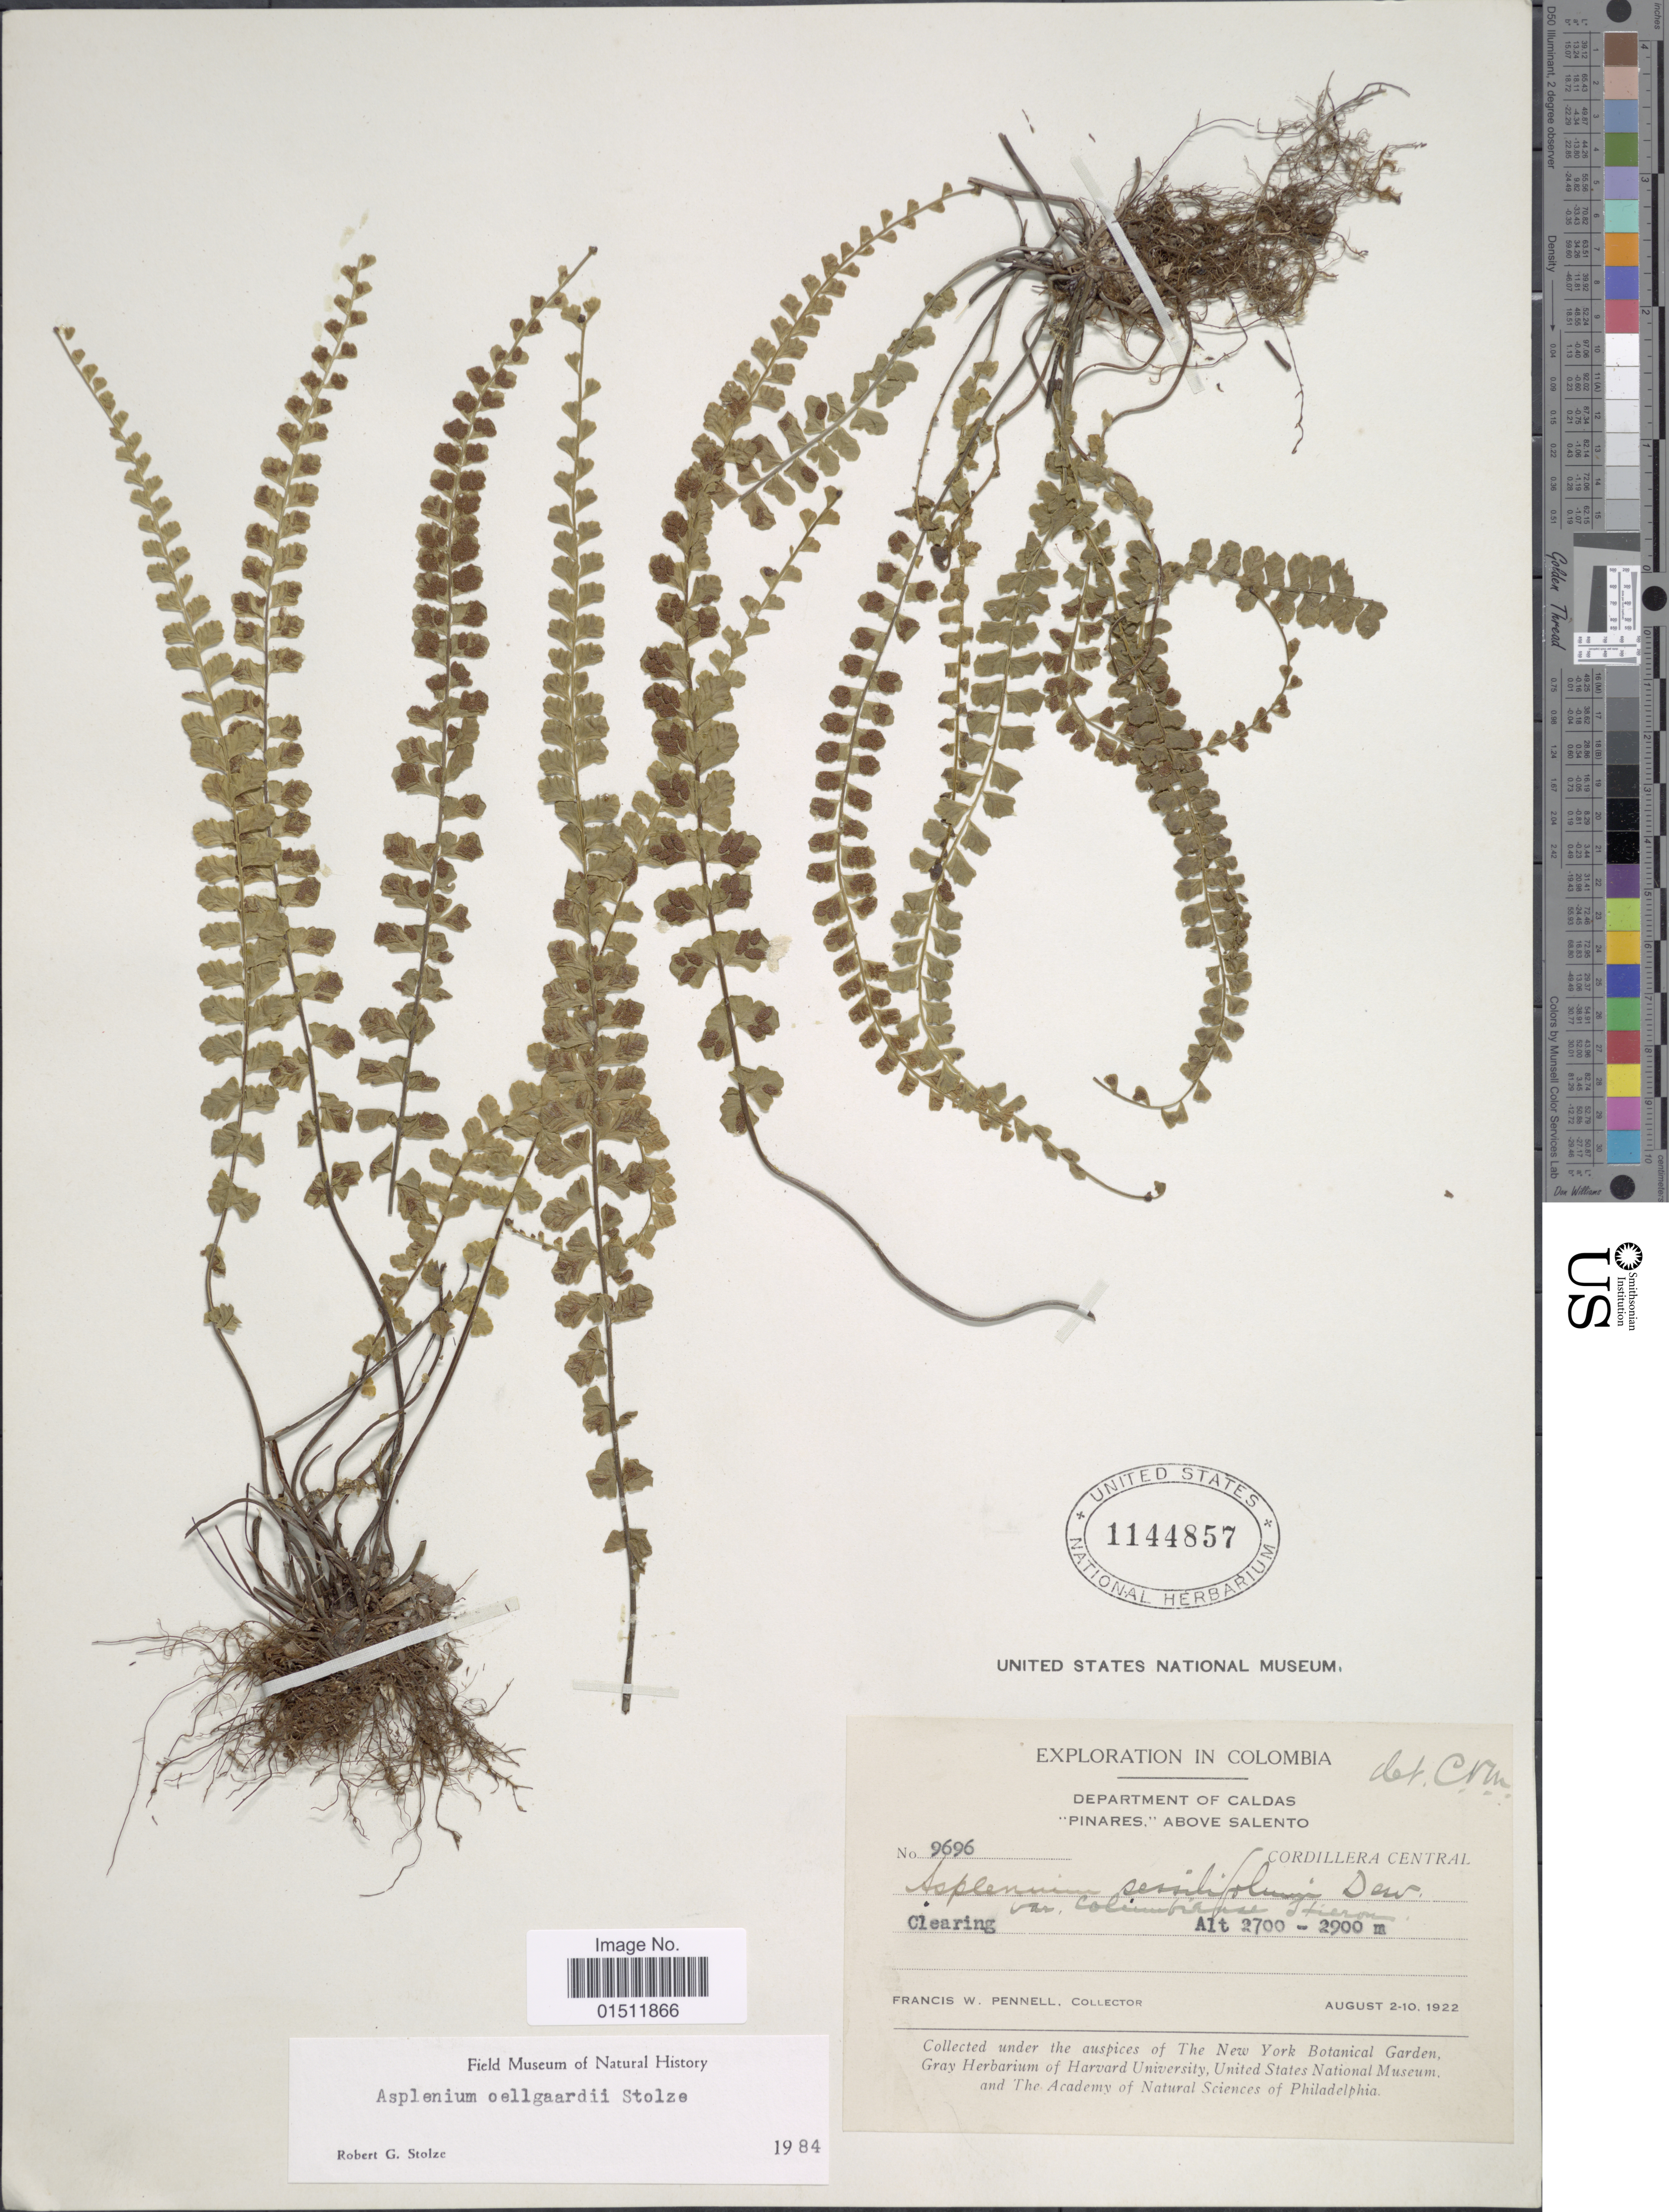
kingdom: Plantae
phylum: Tracheophyta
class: Polypodiopsida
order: Polypodiales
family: Aspleniaceae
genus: Asplenium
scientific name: Asplenium oellgaardii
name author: Stolze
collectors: F. W. Pennell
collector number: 9696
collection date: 1922-08-02/1922-08-10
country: Colombia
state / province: Caldas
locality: Pinares above Salento, Cordillera Central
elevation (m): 2700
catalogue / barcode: US 1144857